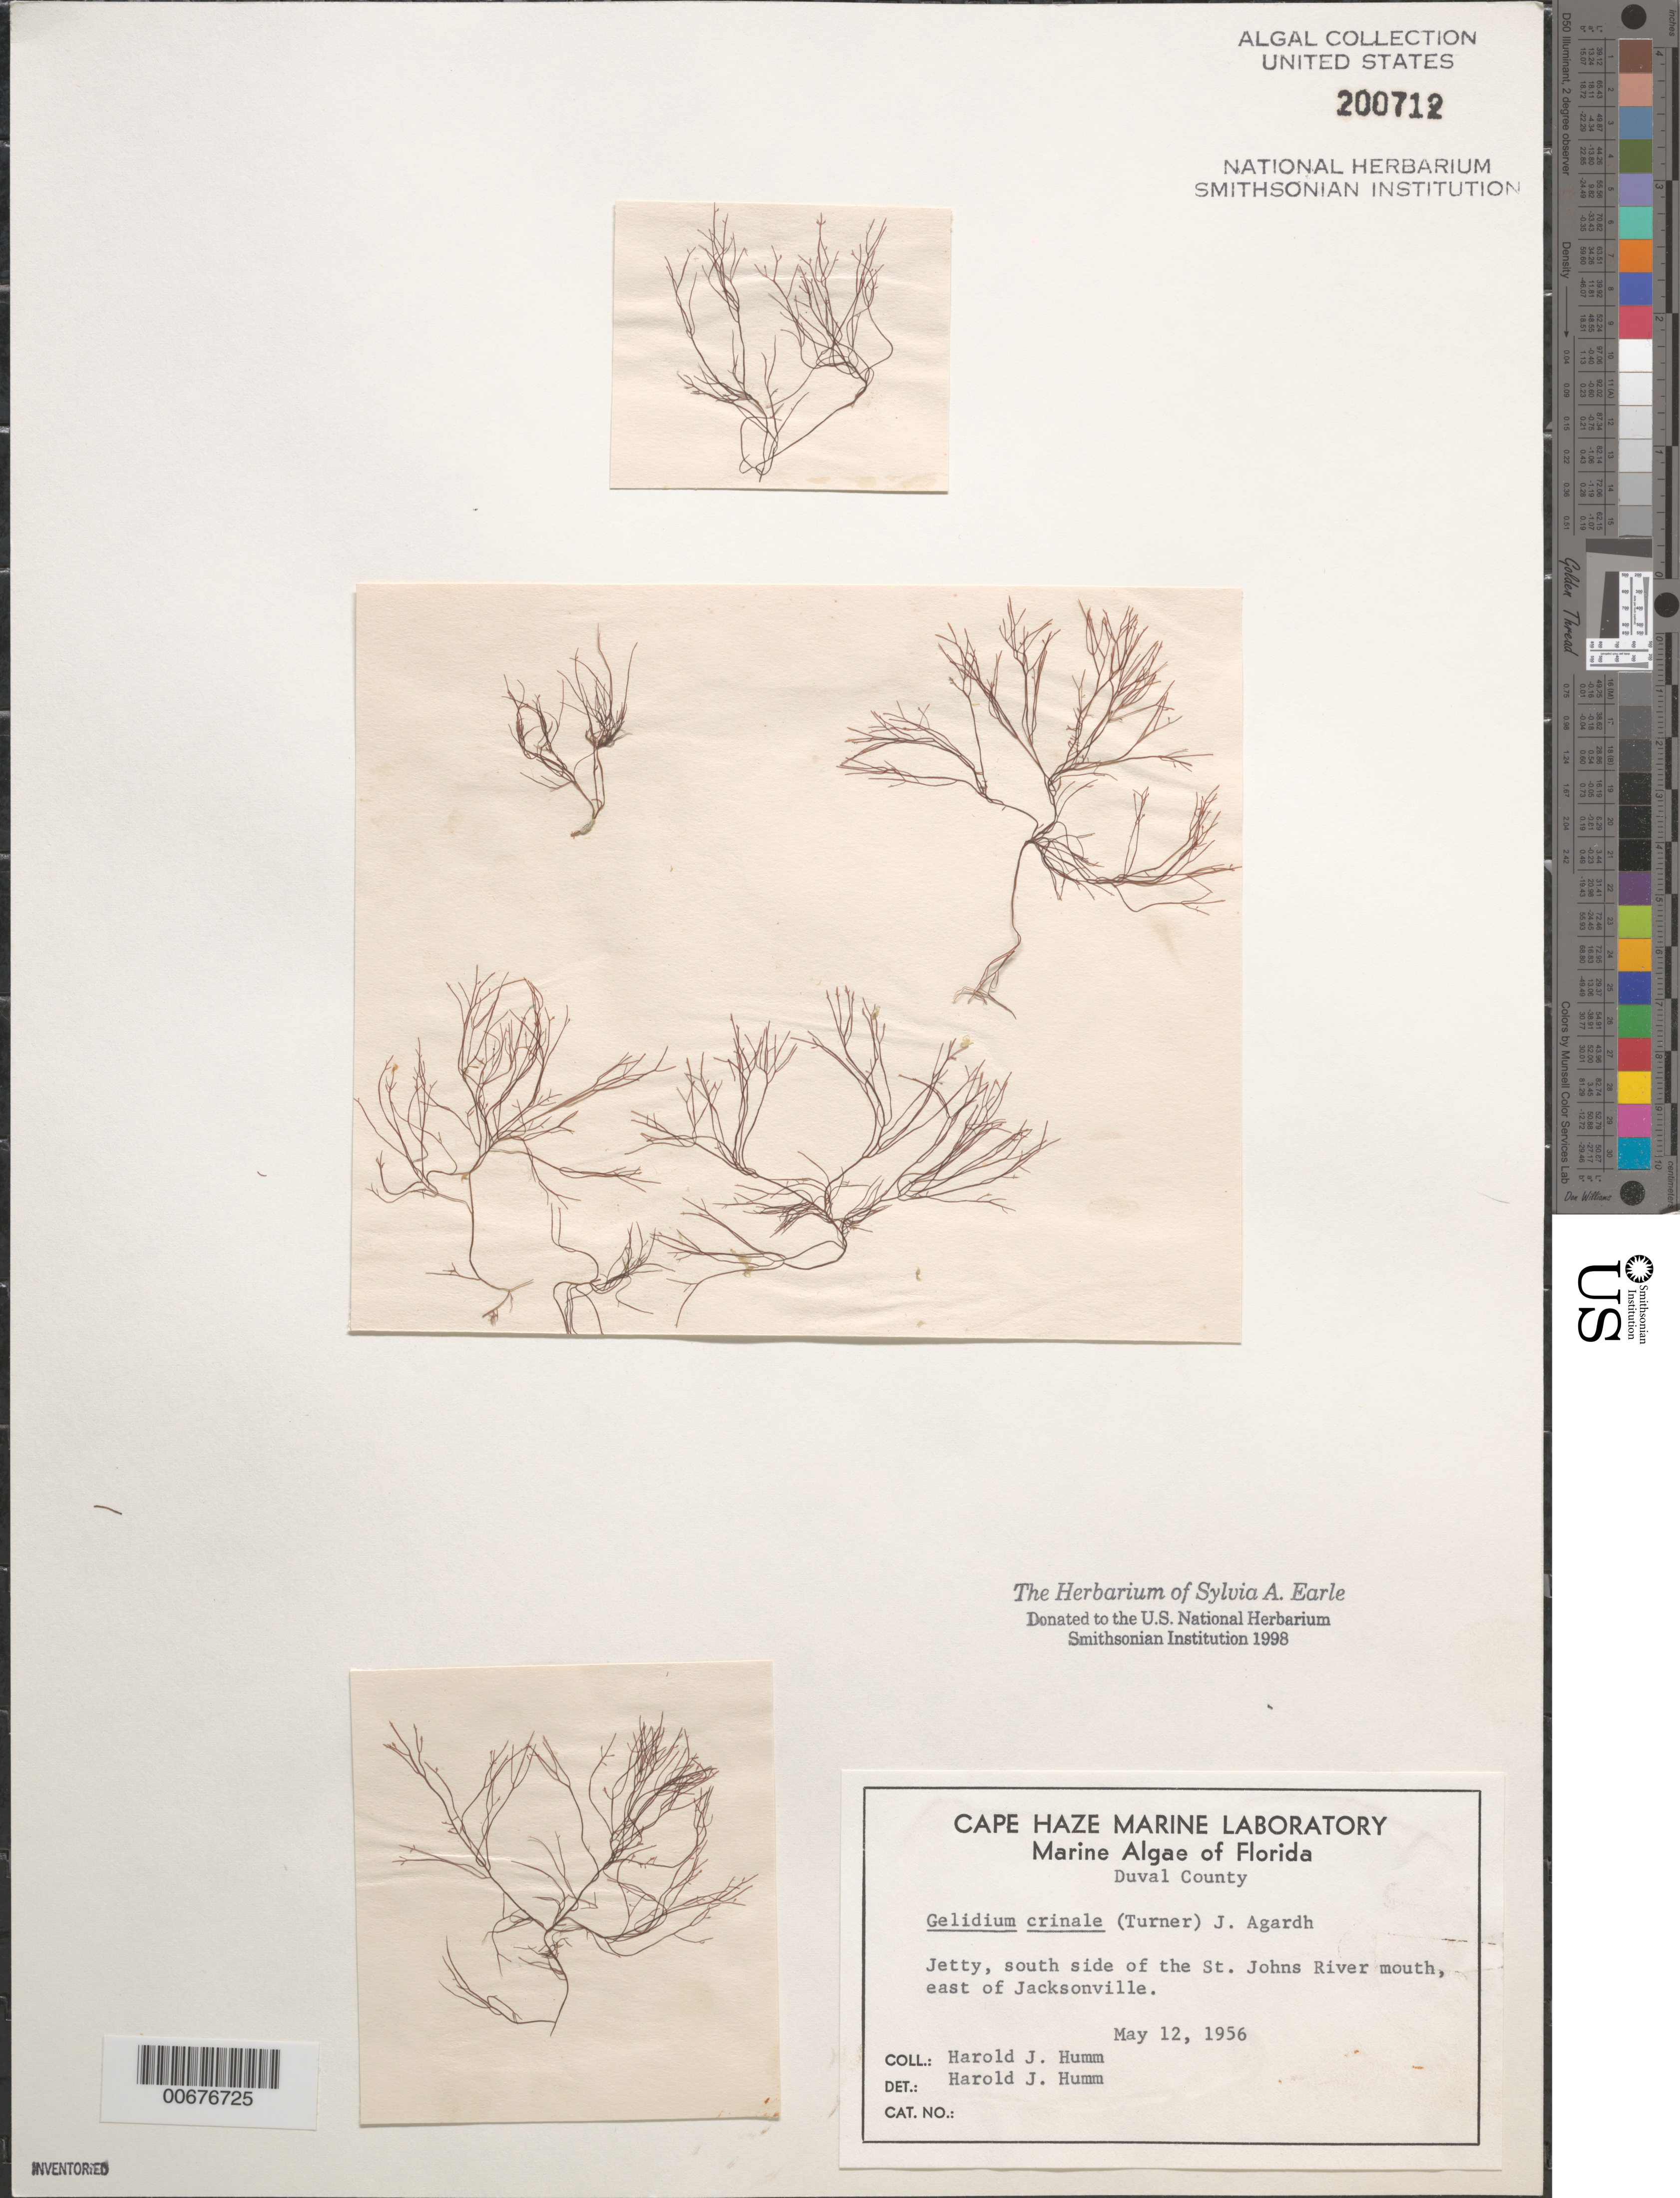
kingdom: Plantae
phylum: Rhodophyta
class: Florideophyceae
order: Gelidiales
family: Gelidiaceae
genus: Gelidium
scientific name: Gelidium crinale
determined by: Humm, Harold J.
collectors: H. J. Humm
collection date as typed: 12 May 1956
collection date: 1956-05-12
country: United States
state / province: Florida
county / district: Duval County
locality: St. Johns River mouth, south side, east of Jacksonville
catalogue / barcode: US 200712